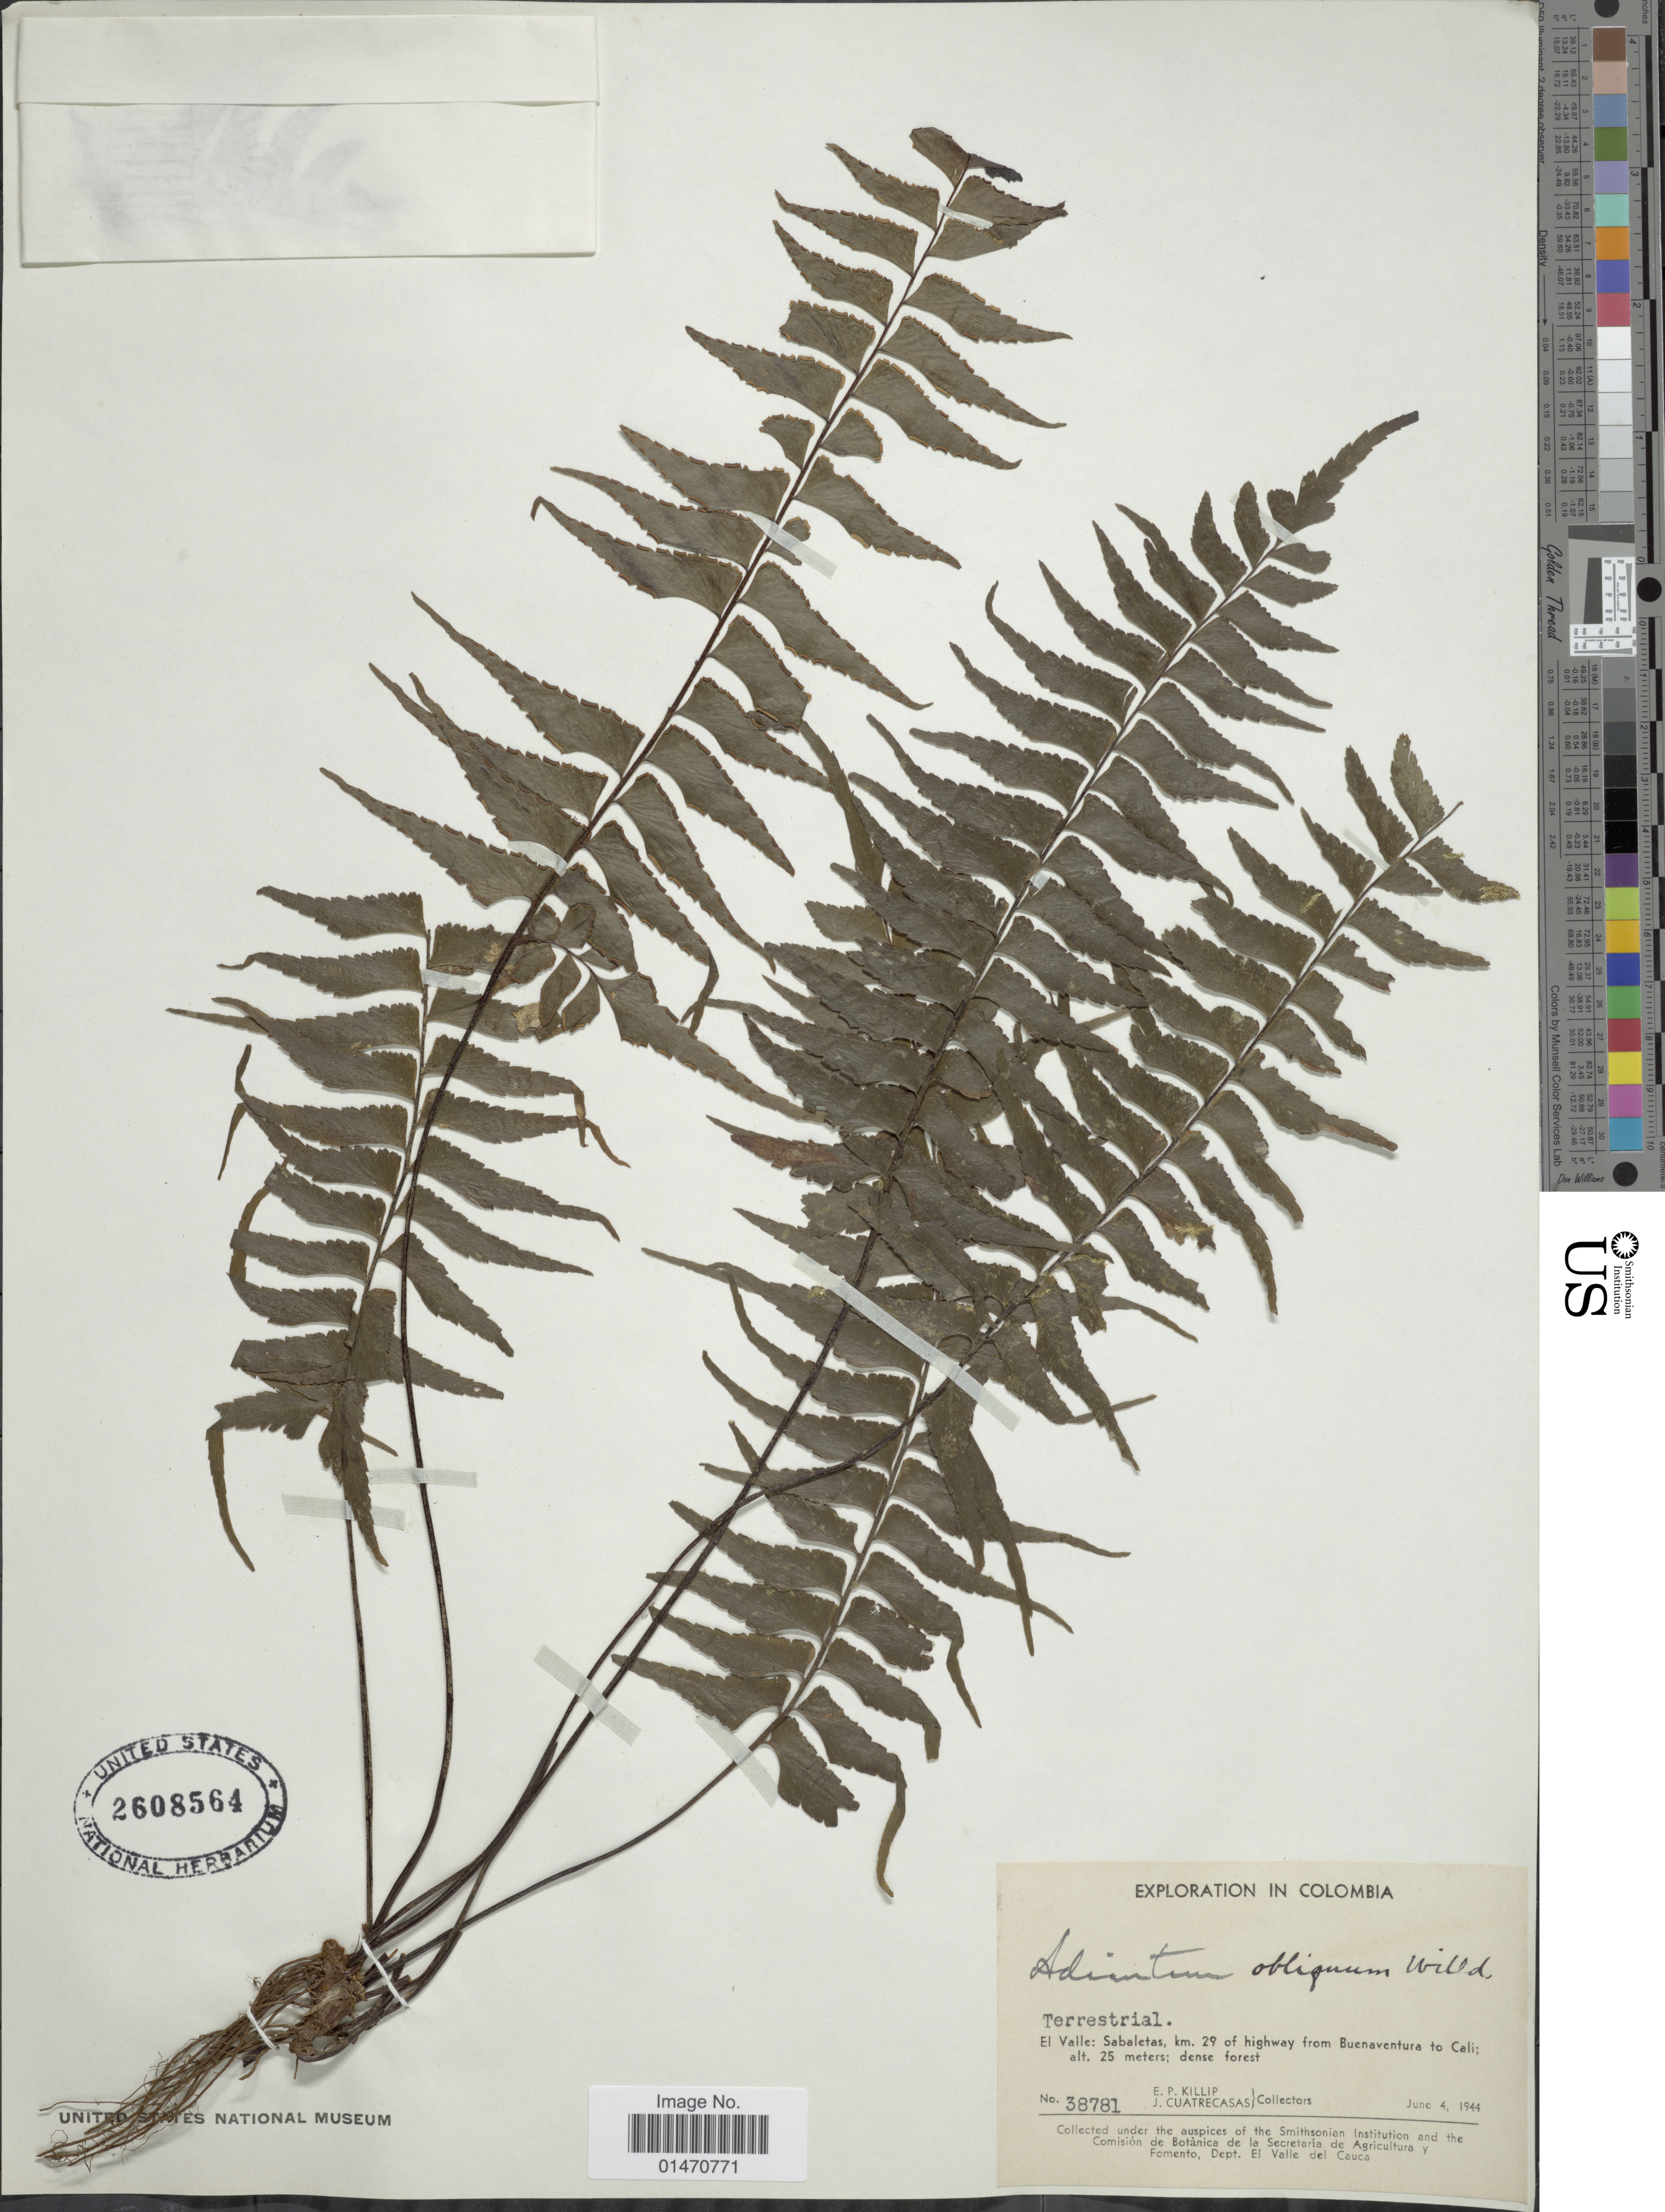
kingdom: Plantae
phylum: Tracheophyta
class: Polypodiopsida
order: Polypodiales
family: Pteridaceae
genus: Adiantum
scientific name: Adiantum obliquum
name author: Willd.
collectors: E. P. Killip & J. Cuatrecasas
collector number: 38781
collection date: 1944-06-04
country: Colombia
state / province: Valle del Cauca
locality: El Valle: Sabaletas, km 29 of highway from Buenaventura to Cali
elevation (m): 25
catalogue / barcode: US 2608564